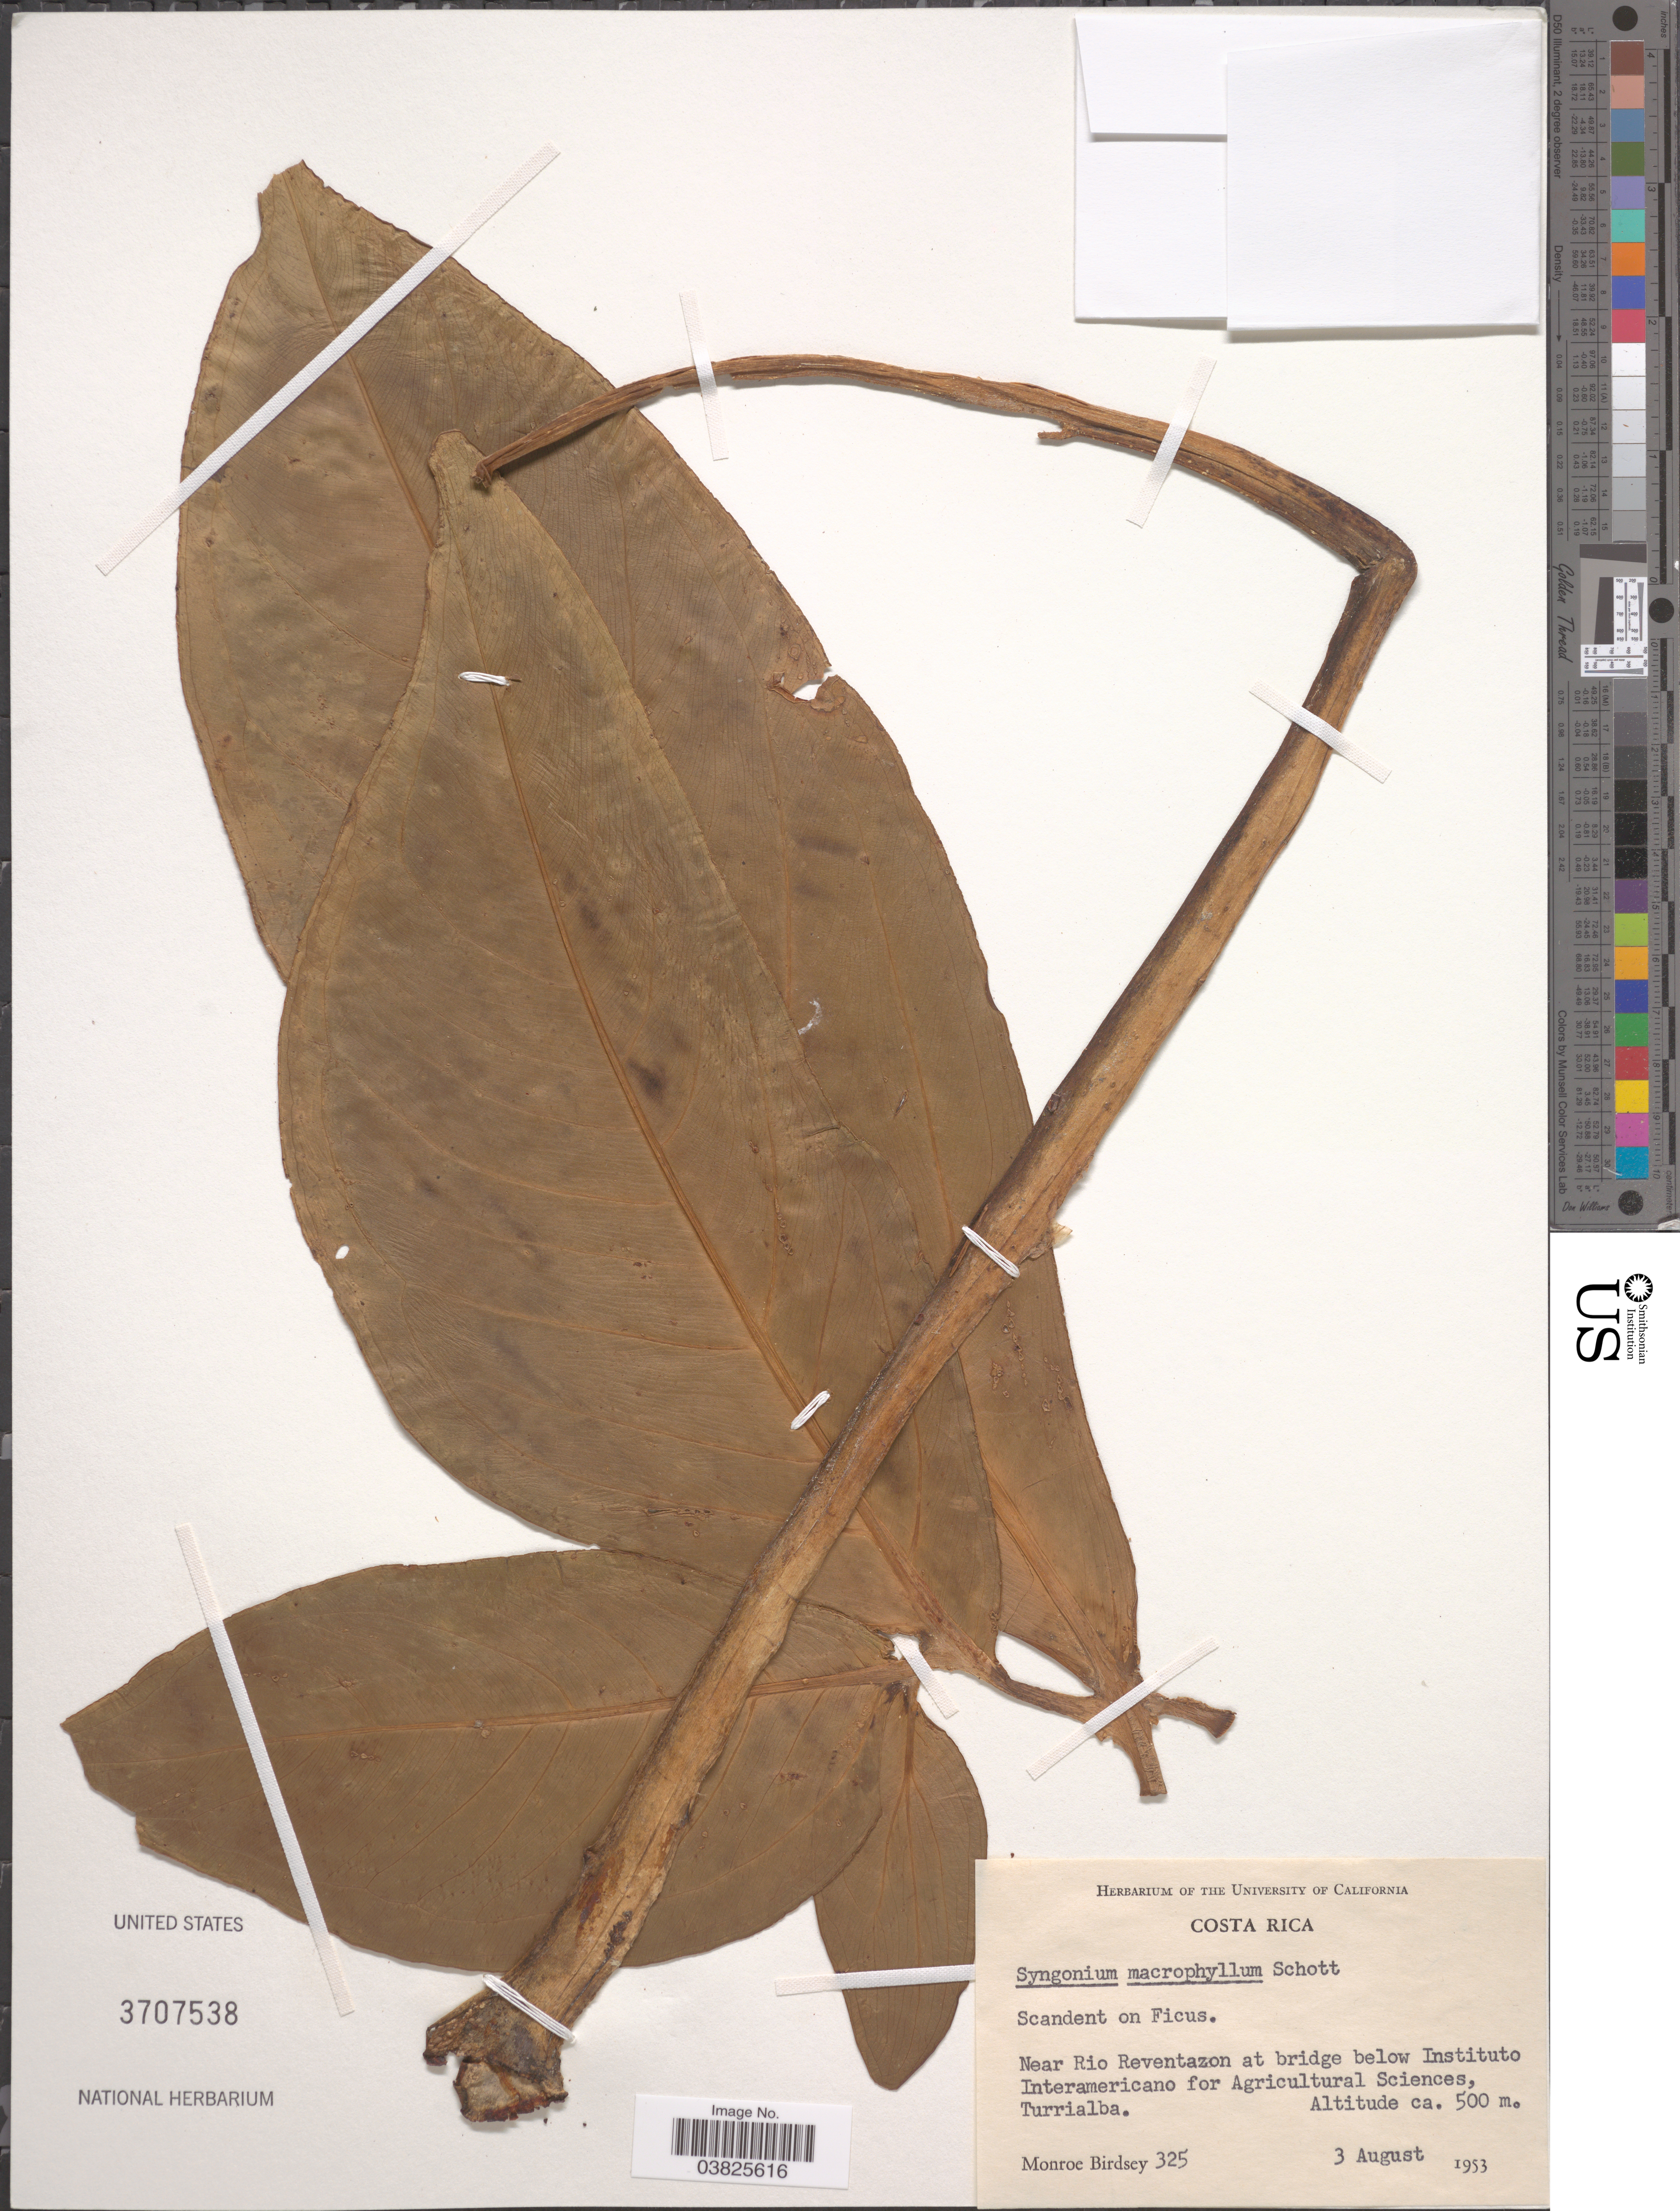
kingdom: Plantae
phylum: Tracheophyta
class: Liliopsida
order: Alismatales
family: Araceae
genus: Syngonium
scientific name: Syngonium macrophyllum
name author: Engl.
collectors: M. Birdsey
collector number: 325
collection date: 1953-08-03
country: Costa Rica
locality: Near Rio Reventazon at bridge below Instituto Interamericano for Agricultural Sciences, Turrialba.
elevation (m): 500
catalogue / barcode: US 3707538